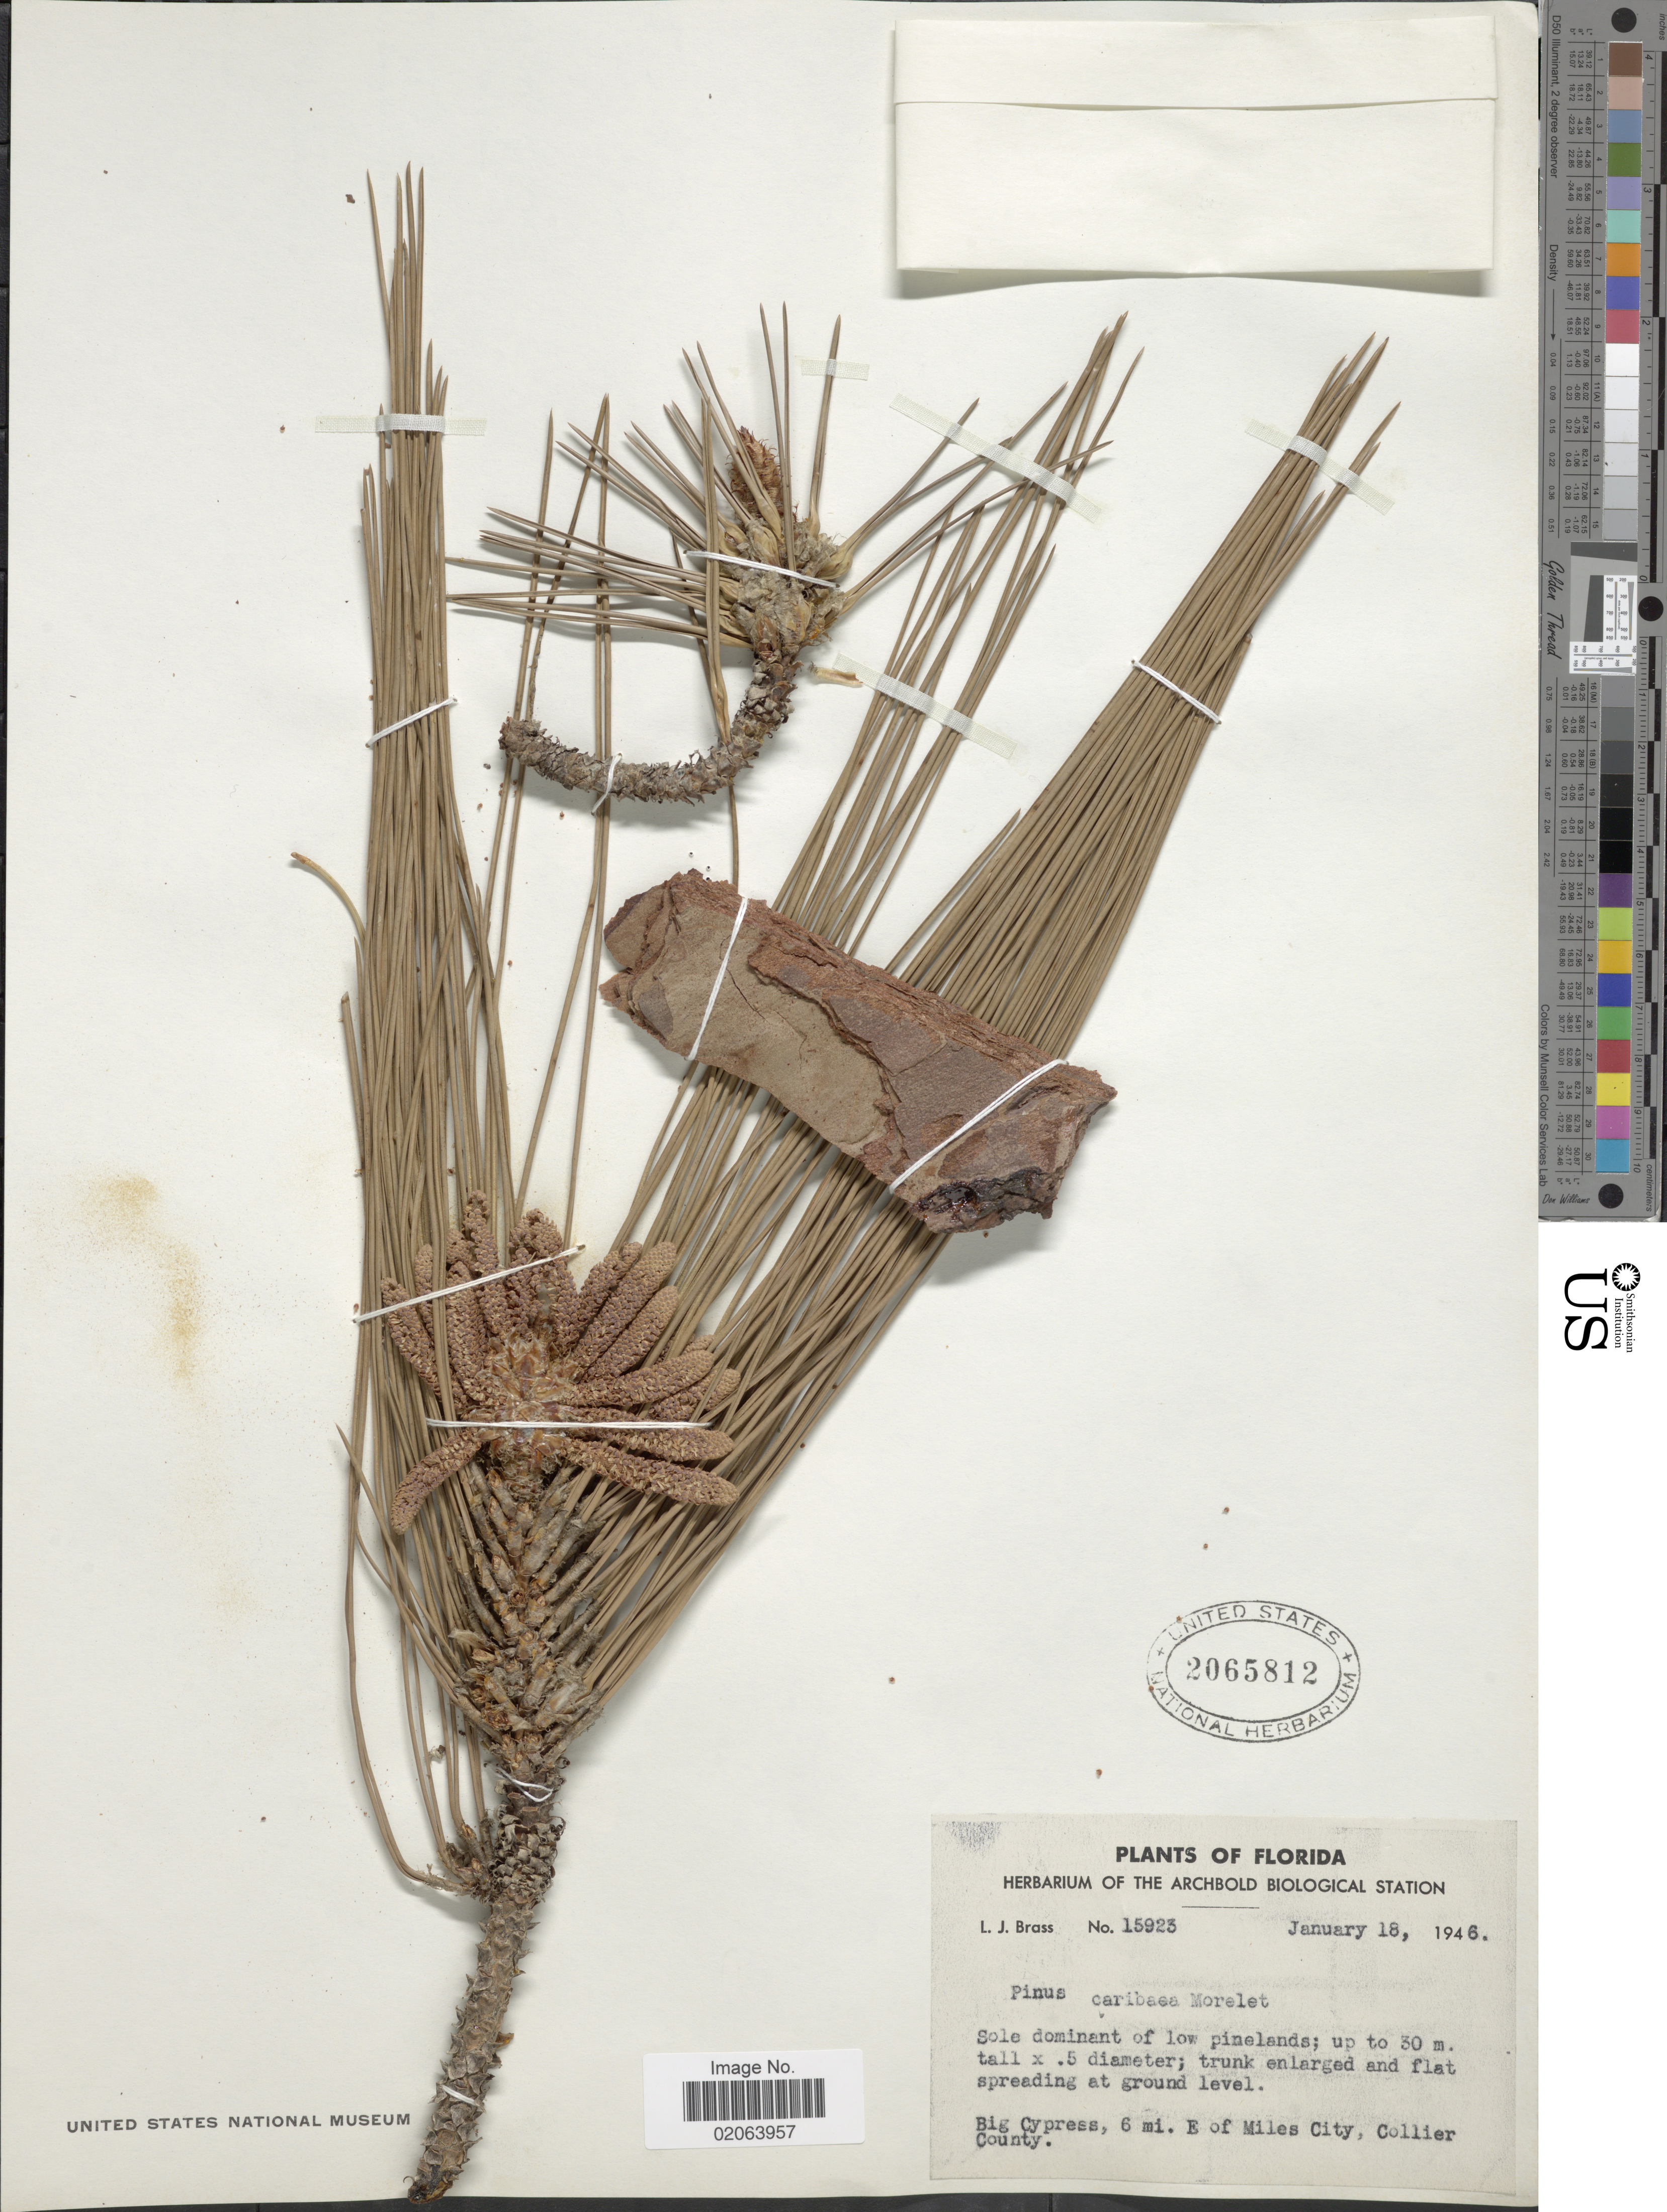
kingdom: Plantae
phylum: Tracheophyta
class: Pinopsida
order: Pinales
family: Pinaceae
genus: Pinus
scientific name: Pinus elliottii var. densa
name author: Little & K.W. Dorman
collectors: L. J. Brass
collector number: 15923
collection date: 1946-01-18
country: United States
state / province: Florida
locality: Big Cypress, 6 mi. E of Miles City, Collier County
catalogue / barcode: US 2065812